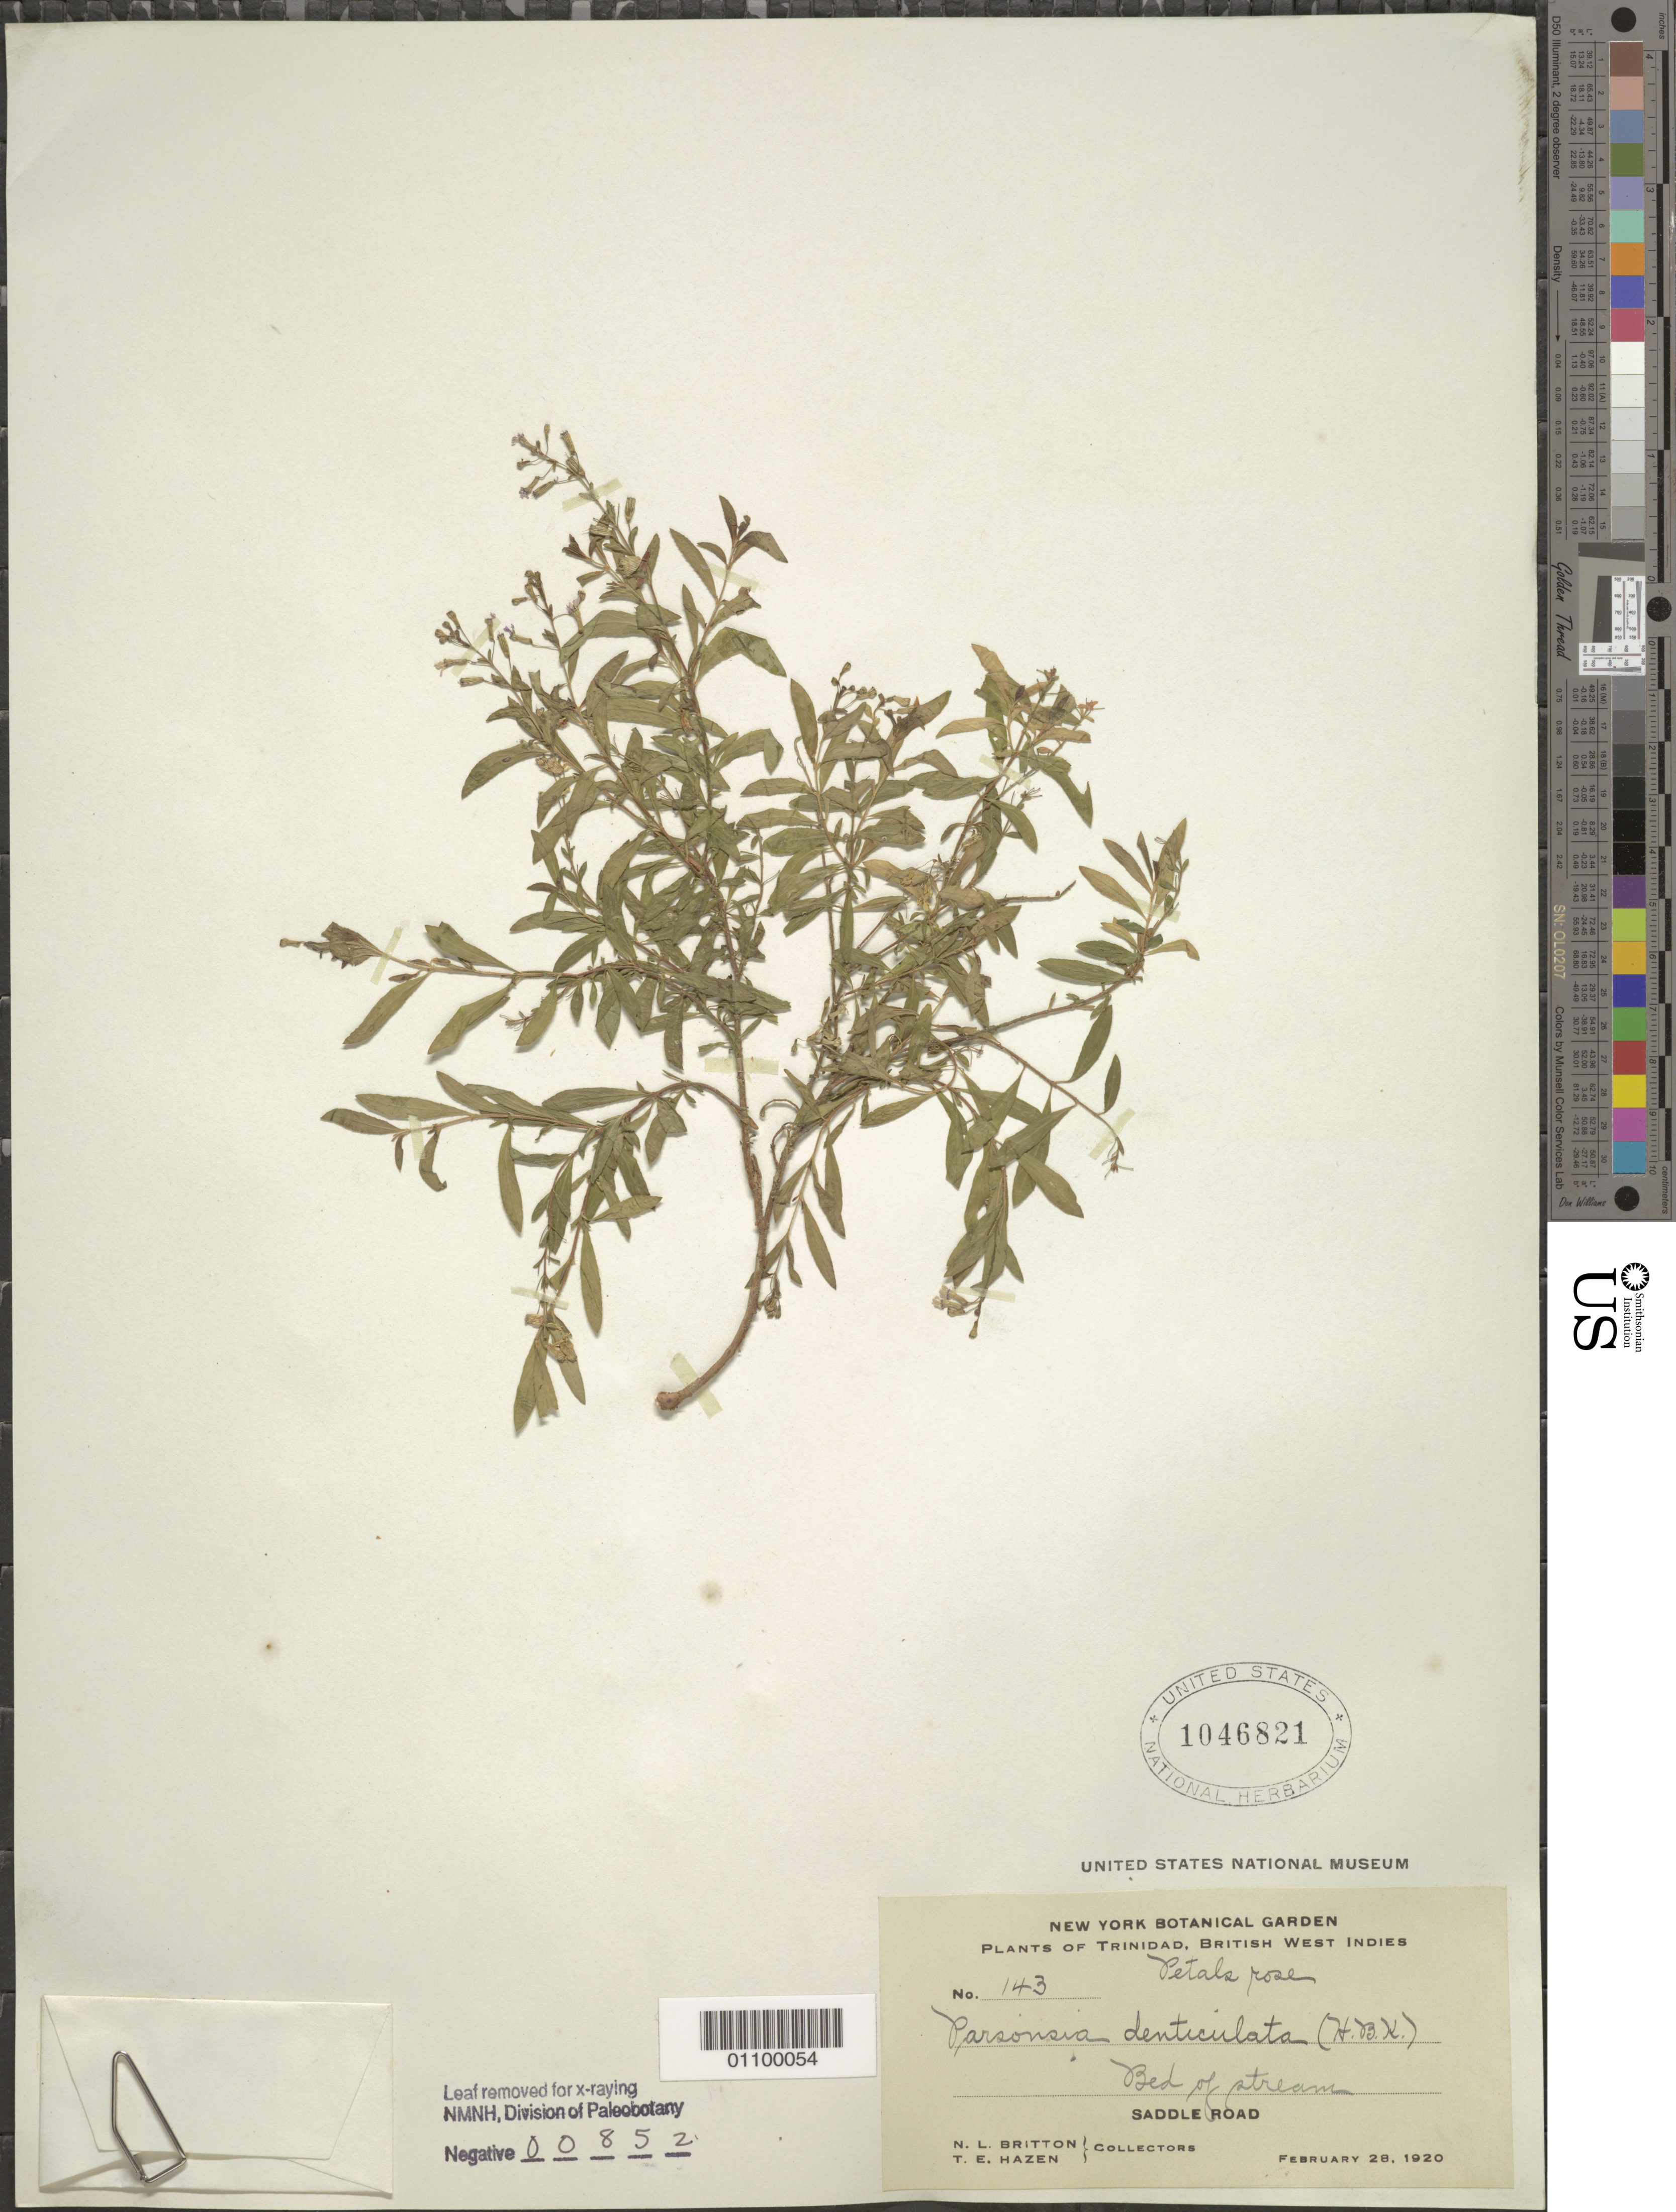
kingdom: Plantae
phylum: Tracheophyta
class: Magnoliopsida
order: Myrtales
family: Lythraceae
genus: Cuphea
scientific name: Cuphea denticulata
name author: Kunth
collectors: N. Britton & T. E. Hazen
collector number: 143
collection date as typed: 28 Feb 1920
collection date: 1920-02-28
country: Trinidad and Tobago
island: Trinidad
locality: Saddle Road, Bed of stream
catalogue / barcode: US 1046821